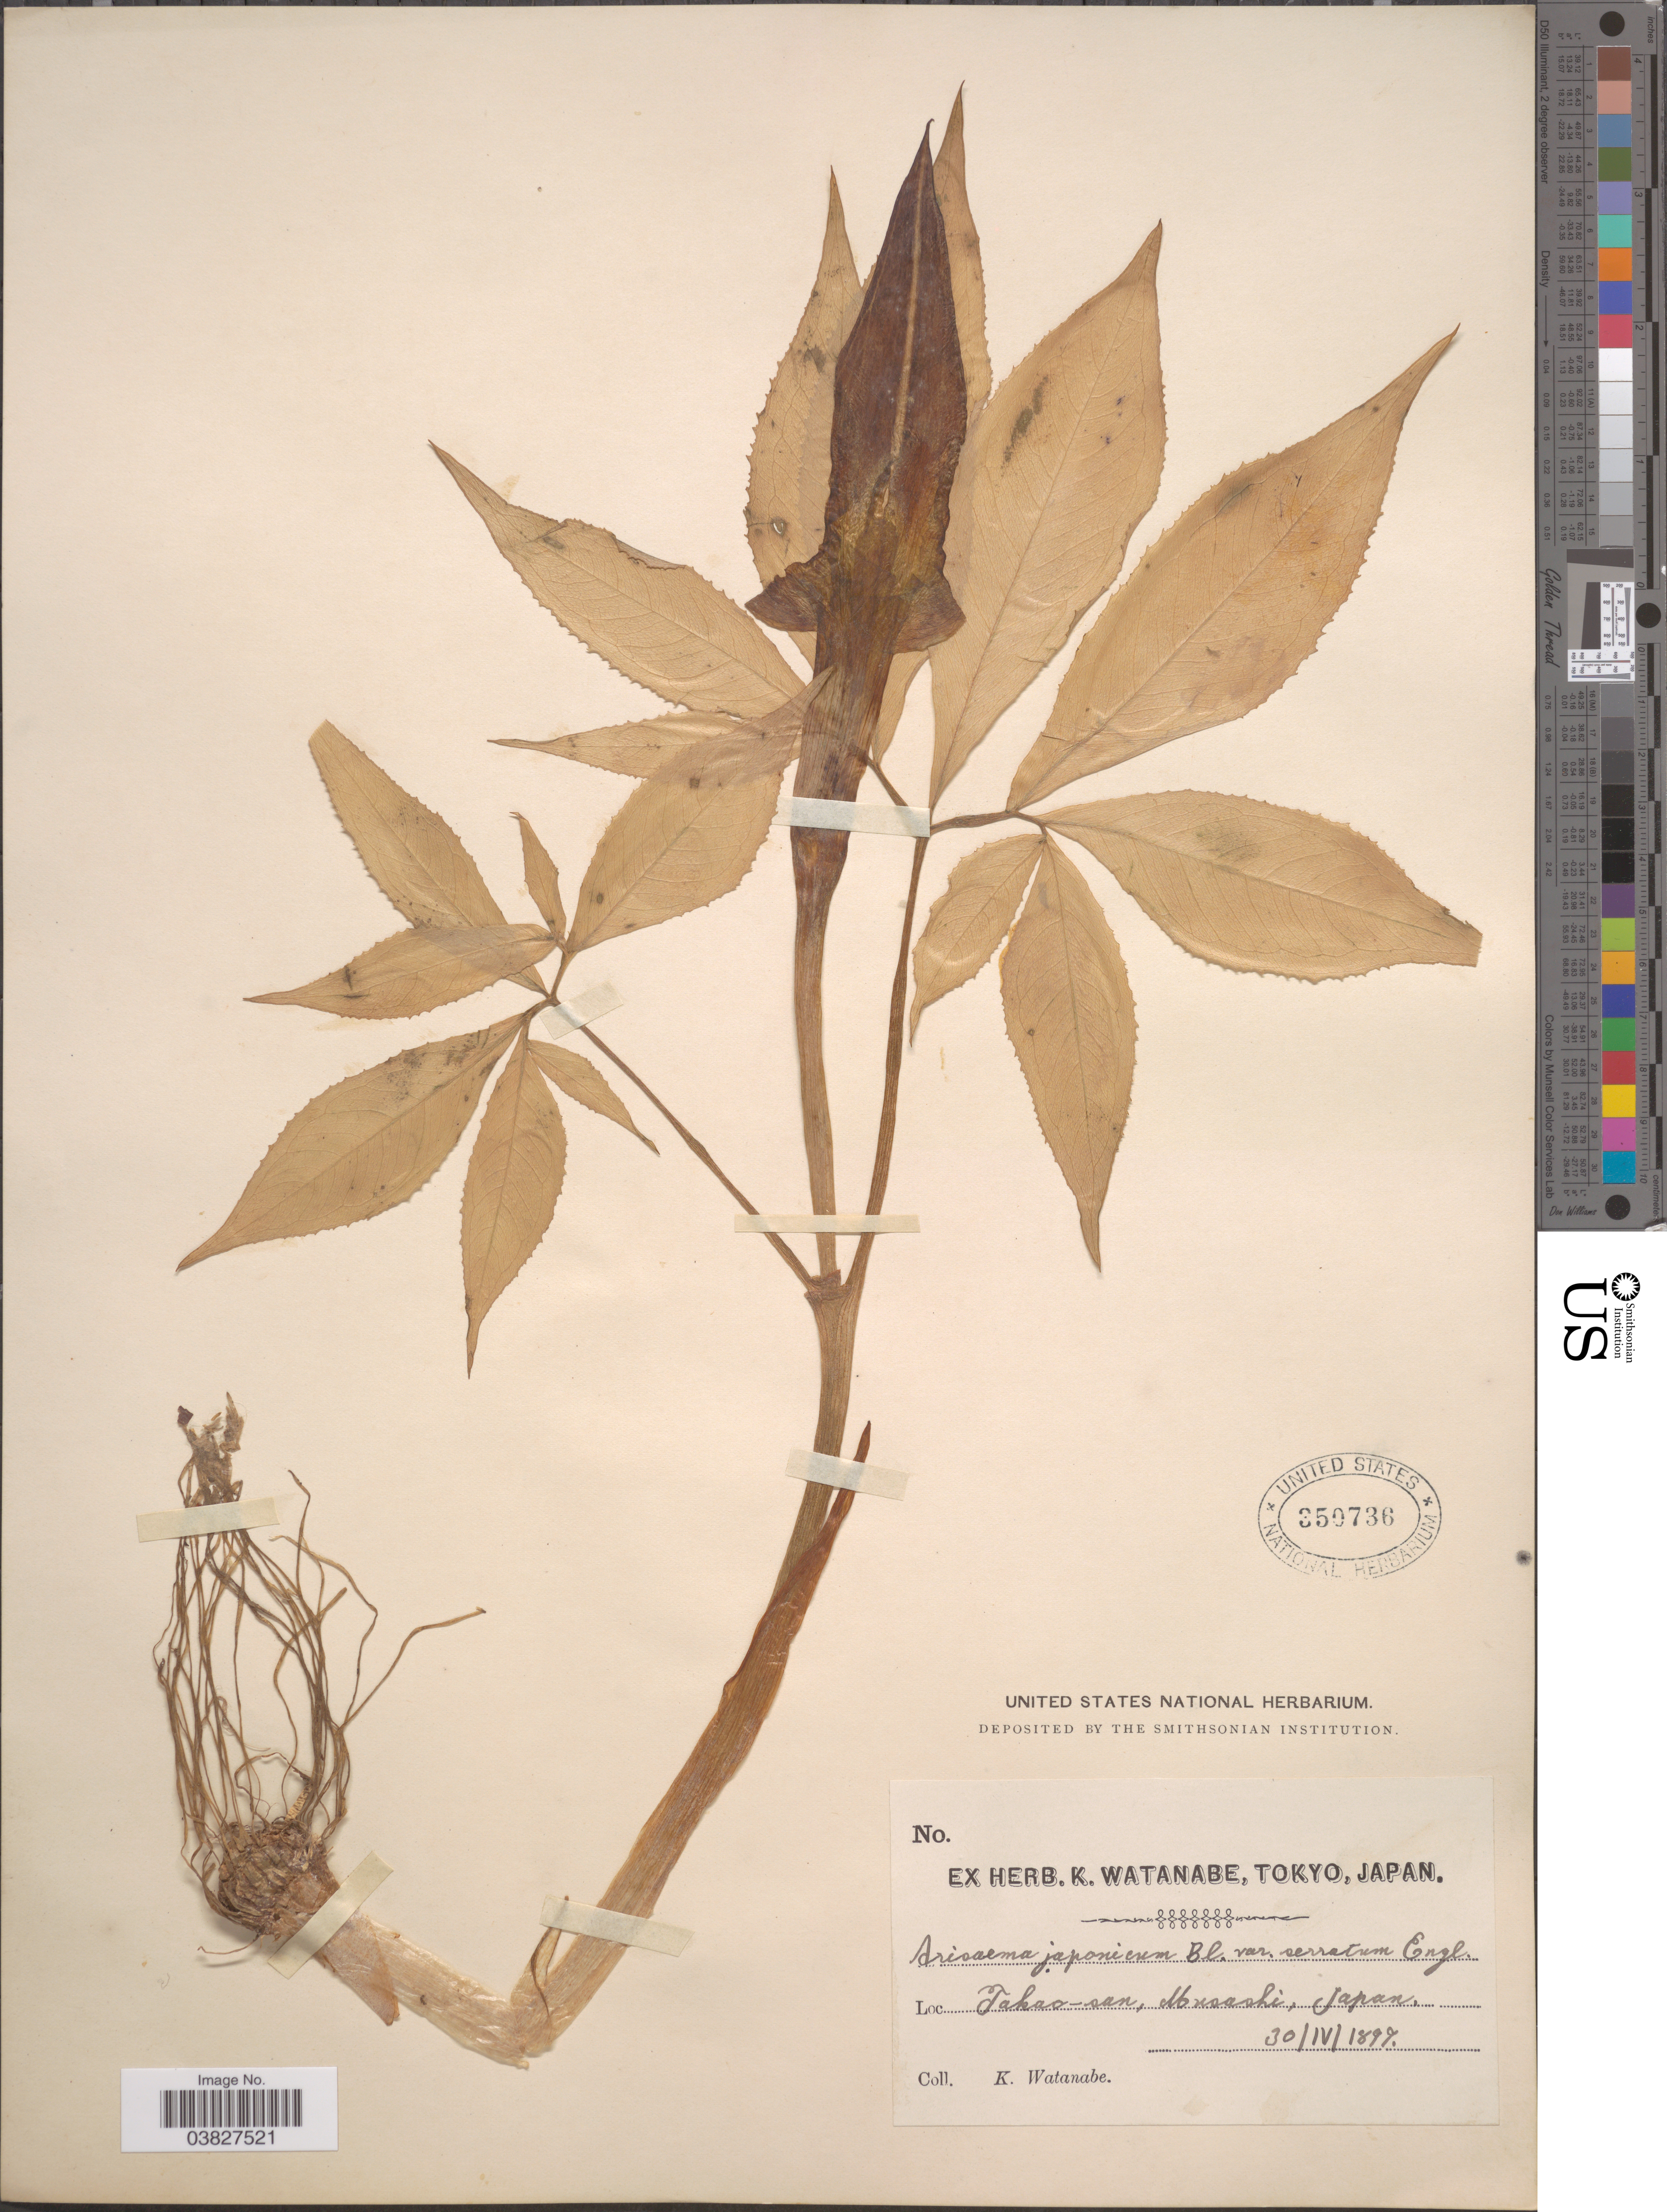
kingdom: Plantae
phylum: Tracheophyta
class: Liliopsida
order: Alismatales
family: Araceae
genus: Arisaema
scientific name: Arisaema serratum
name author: Schott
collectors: K. Watanabe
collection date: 1899-04-30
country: Japan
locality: Takao-san, Musashi.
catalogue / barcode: US 350736